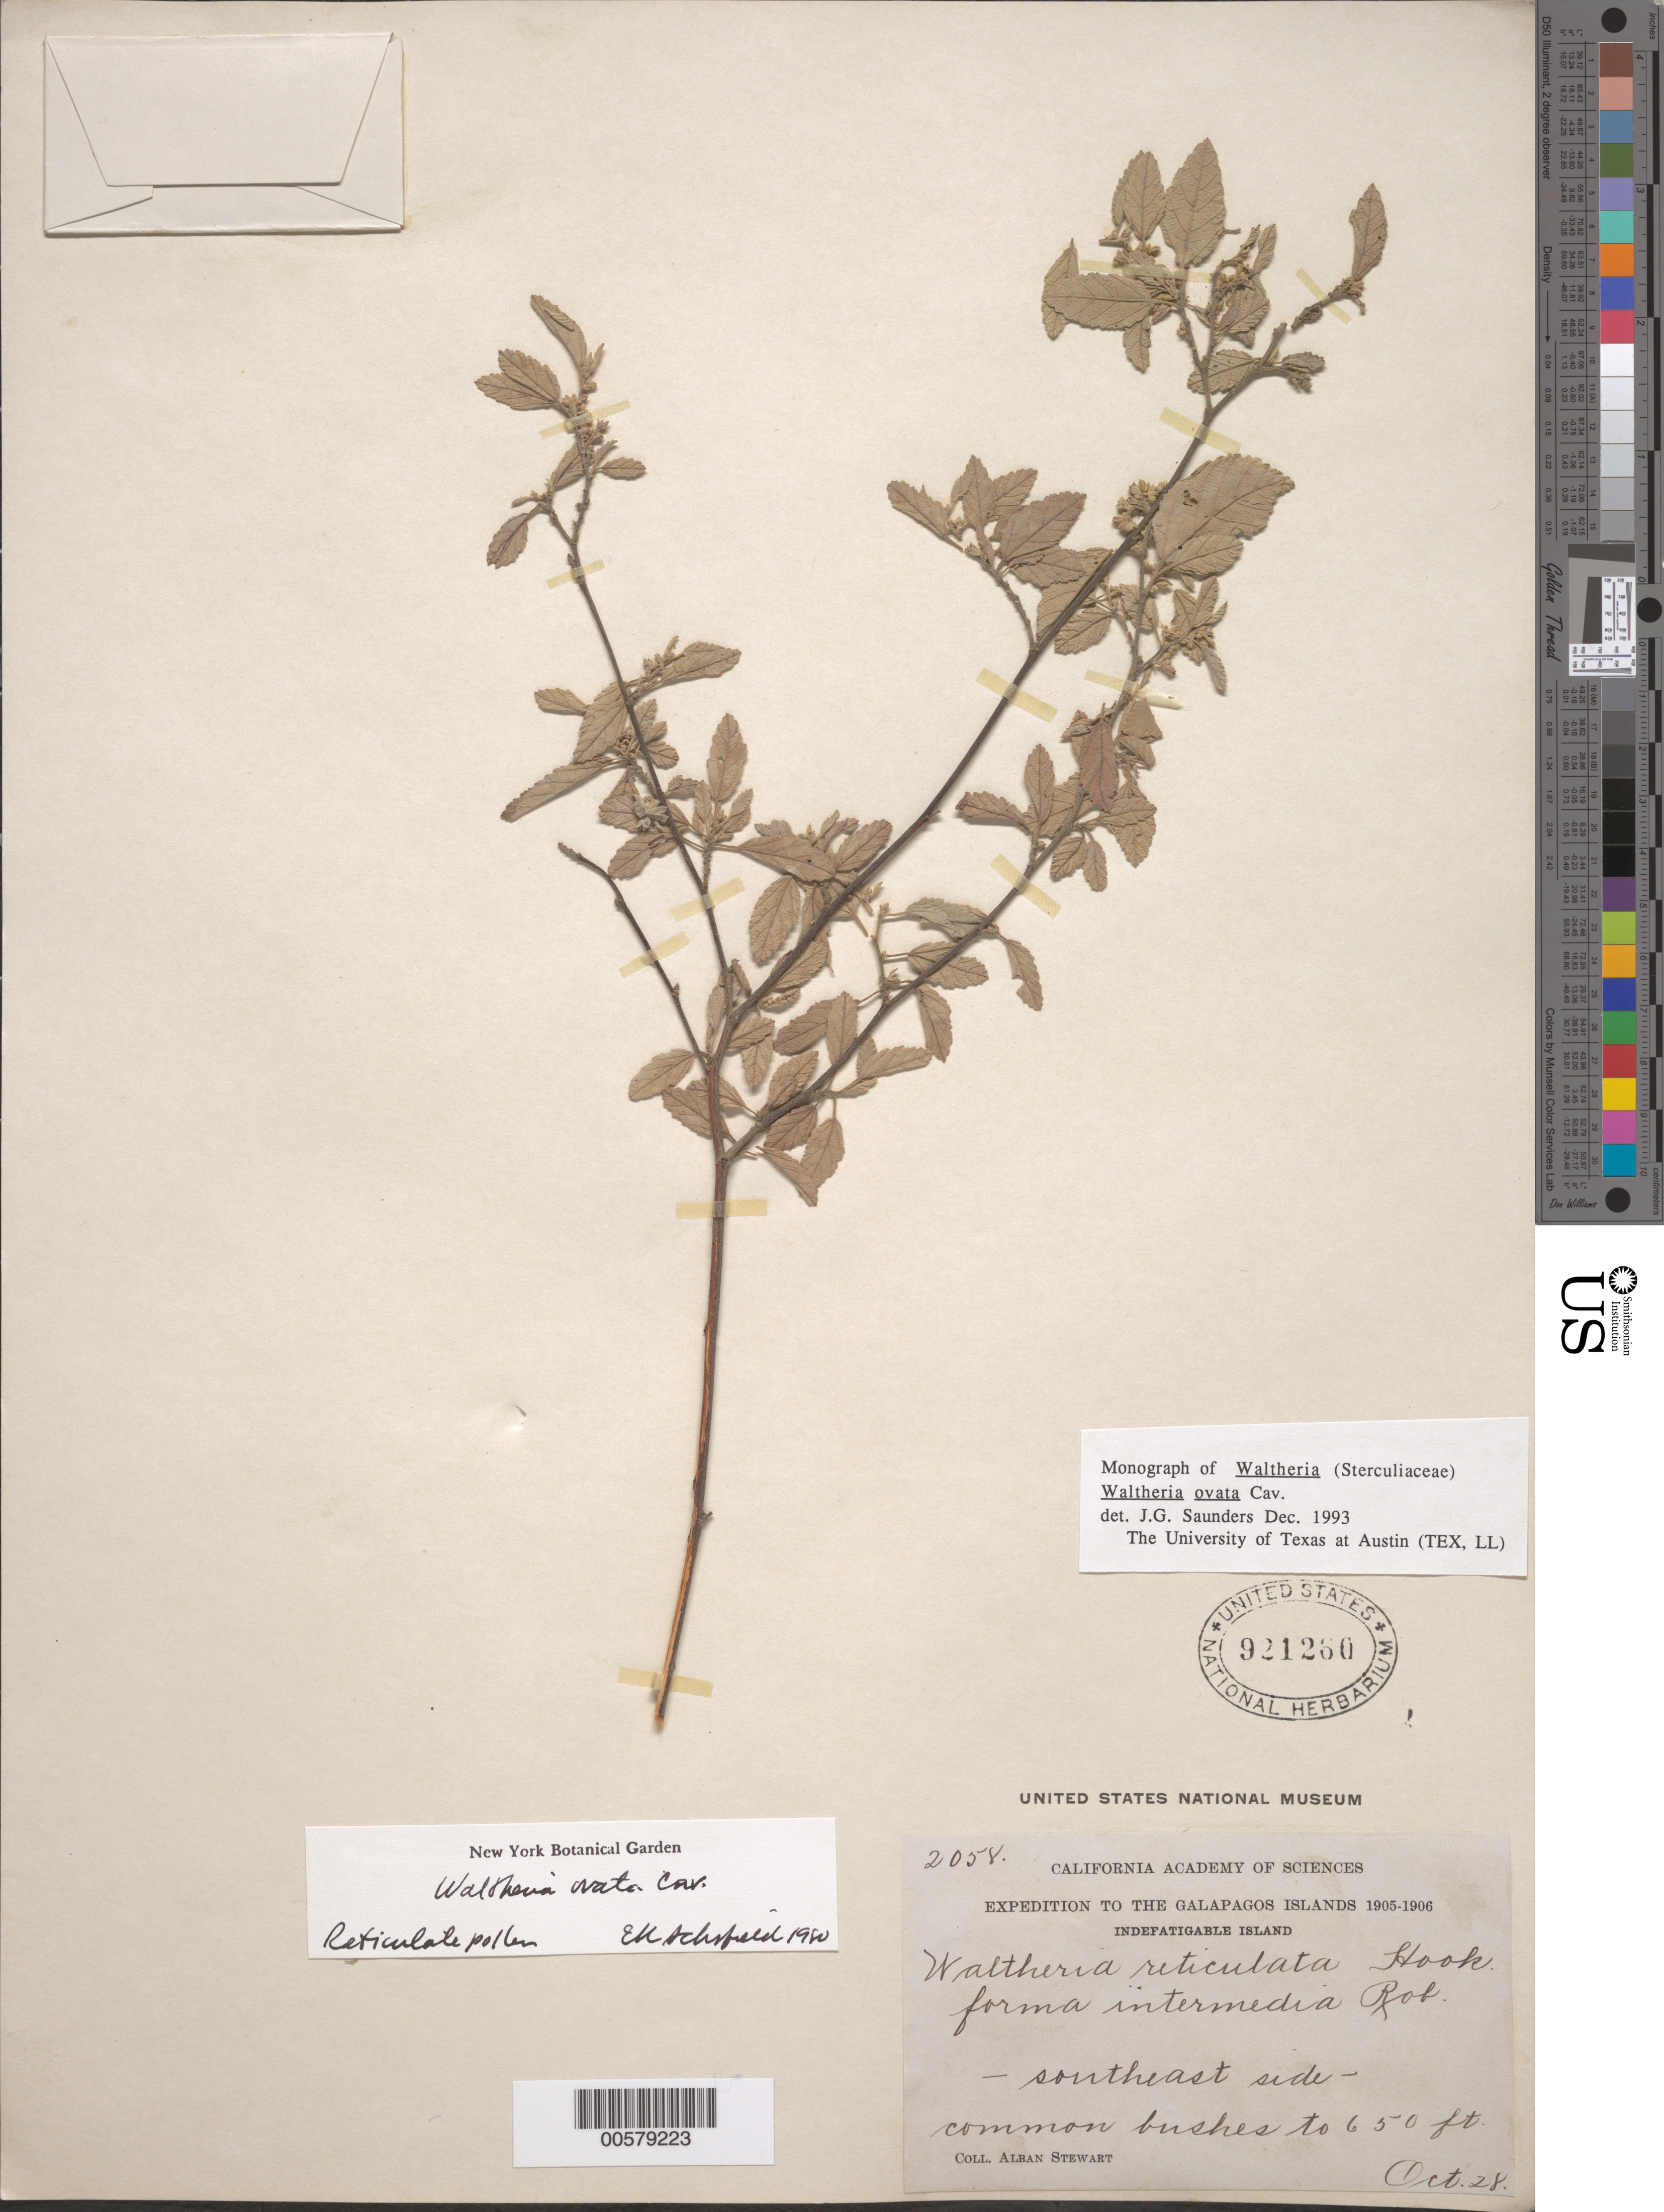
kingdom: Plantae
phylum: Tracheophyta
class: Magnoliopsida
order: Malvales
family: Malvaceae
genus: Waltheria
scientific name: Waltheria ovata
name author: Cav.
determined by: Saunders, J. G.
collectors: A. Stewart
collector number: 2058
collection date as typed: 28 Oct 1905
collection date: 1905-10-28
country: Ecuador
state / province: Colón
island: Santa Cruz [Indefatigable, Chaves]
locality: SE side. [Indefatigable I. = Isla Santa Cruz (Chaves I.)]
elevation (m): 650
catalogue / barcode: US 921260